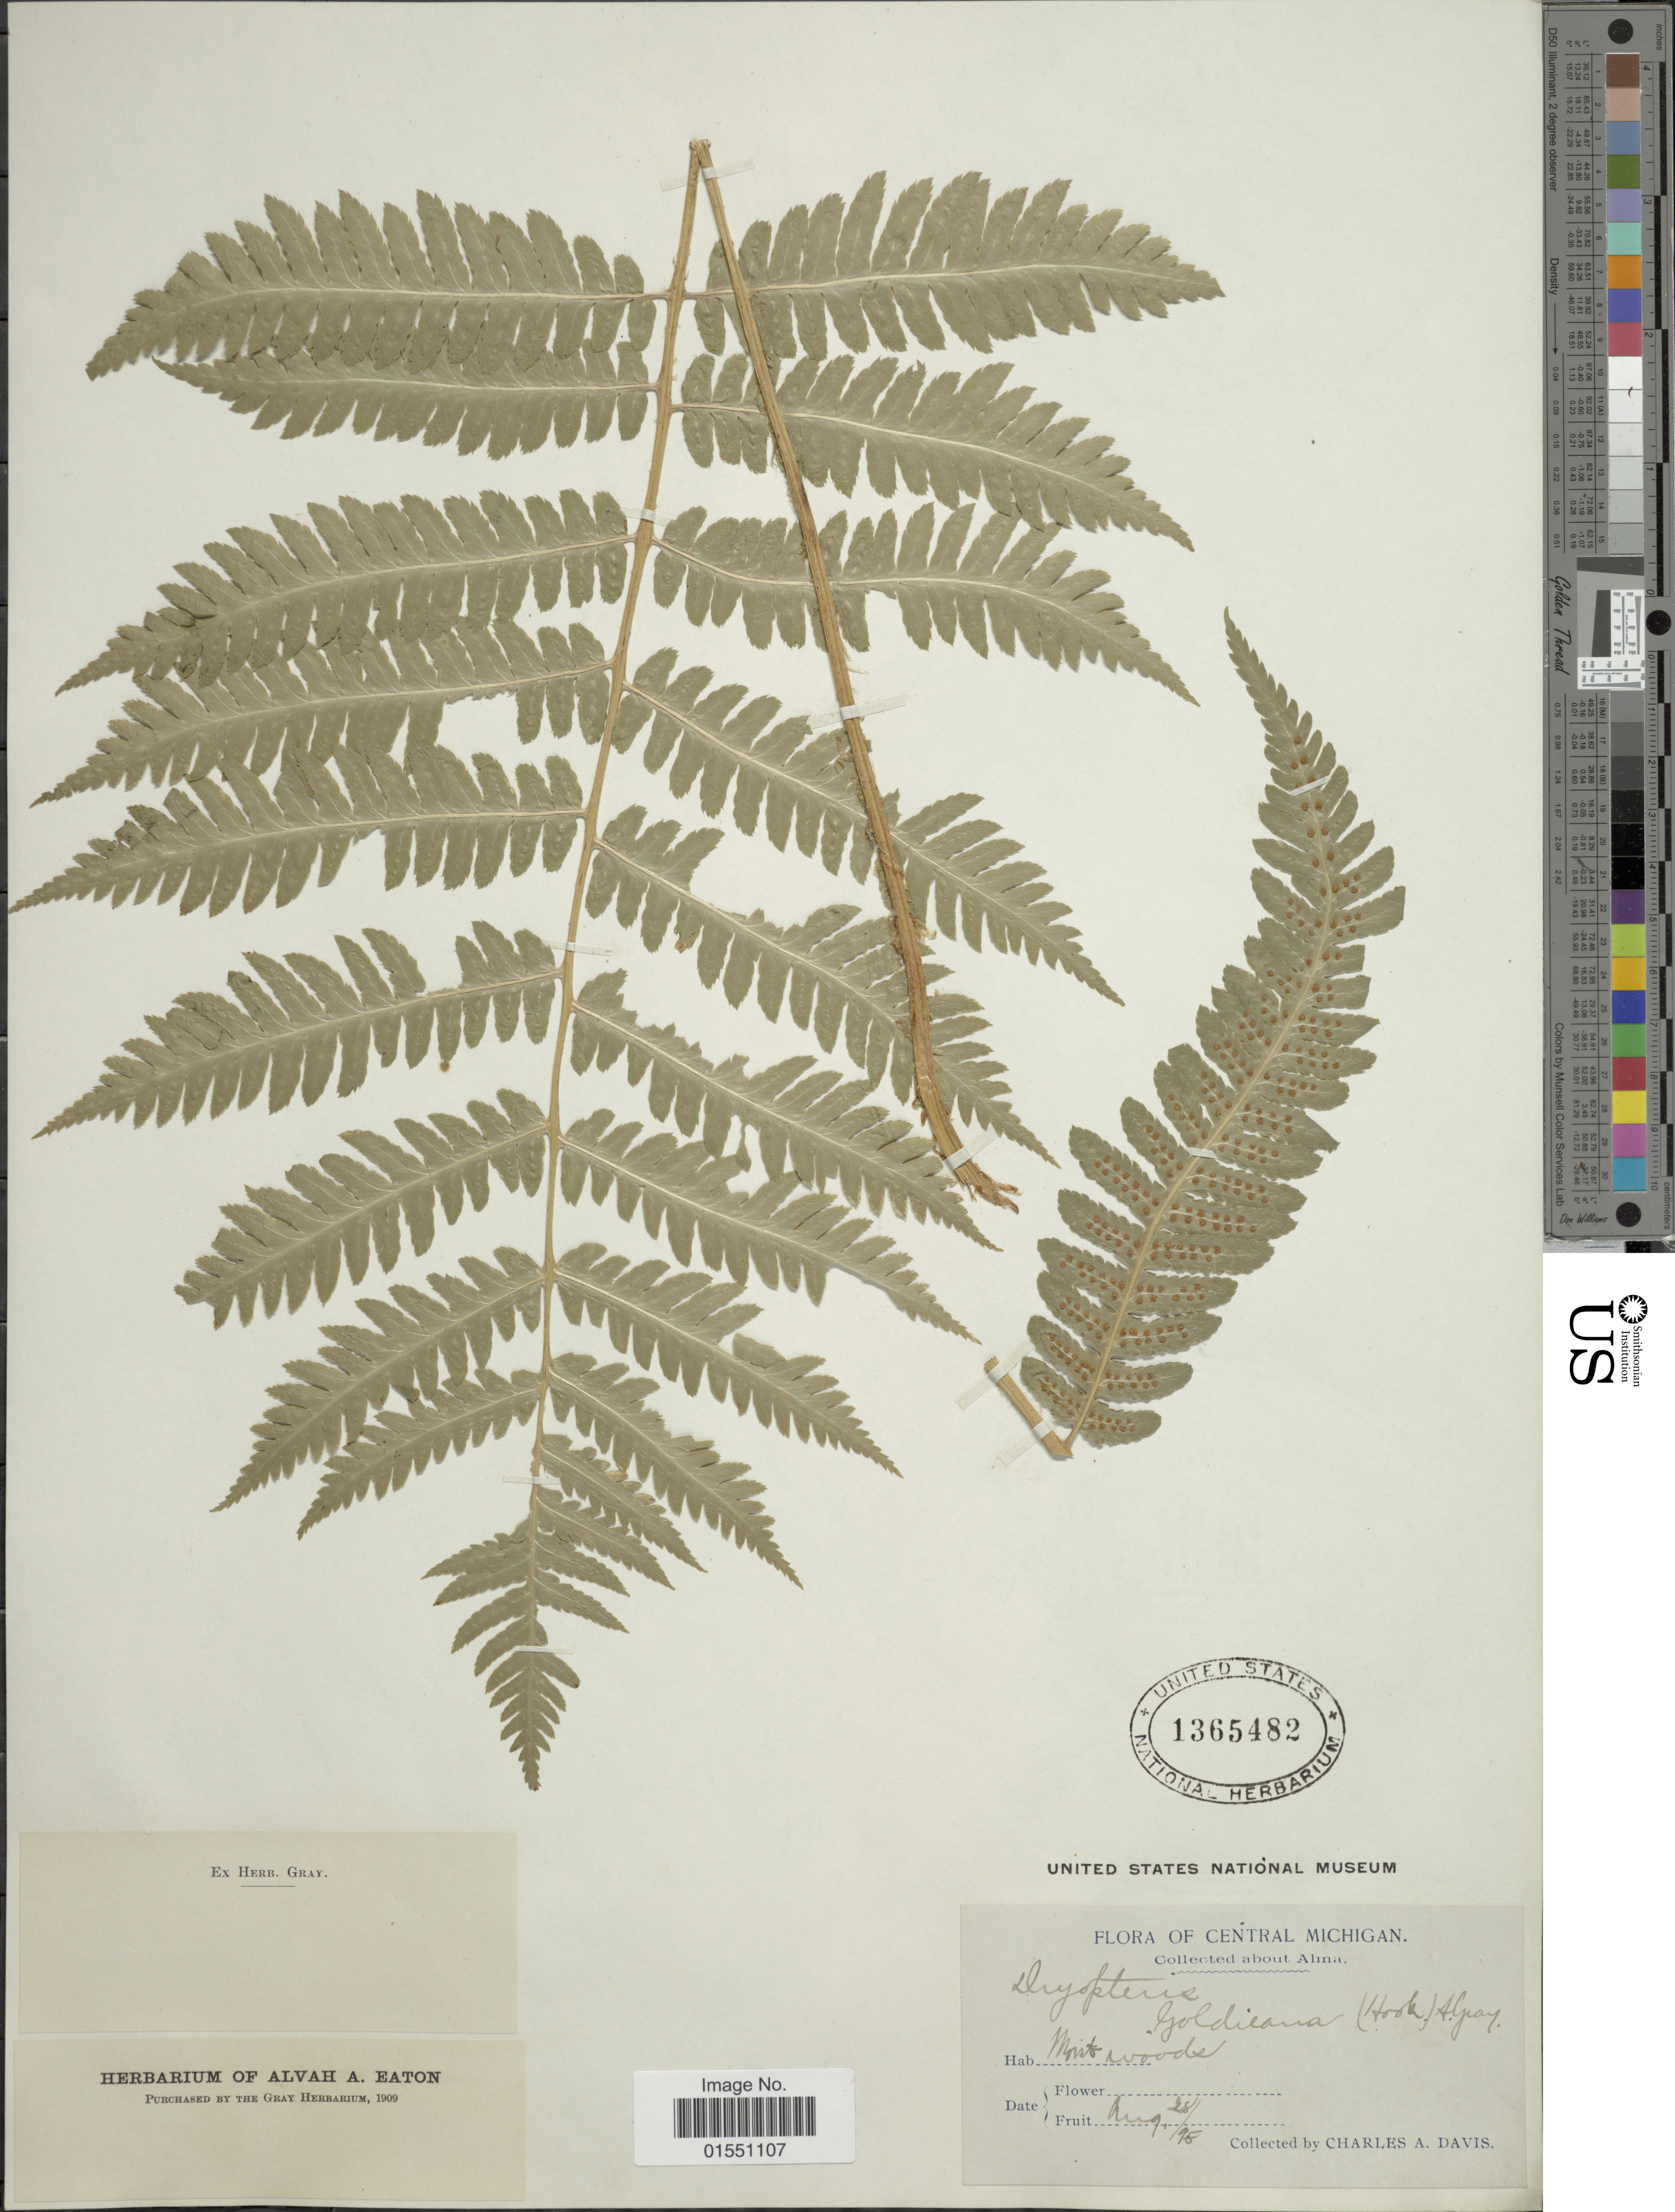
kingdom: Plantae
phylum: Tracheophyta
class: Polypodiopsida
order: Polypodiales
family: Dryopteridaceae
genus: Dryopteris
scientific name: Dryopteris goldiana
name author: (Hook. ex Goldie) A. Gray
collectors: C. Davis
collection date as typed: Transcribed d/m/y: 25/8/95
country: United States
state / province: Michigan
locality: Central Michigan. Ahna.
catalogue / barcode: US 1365482